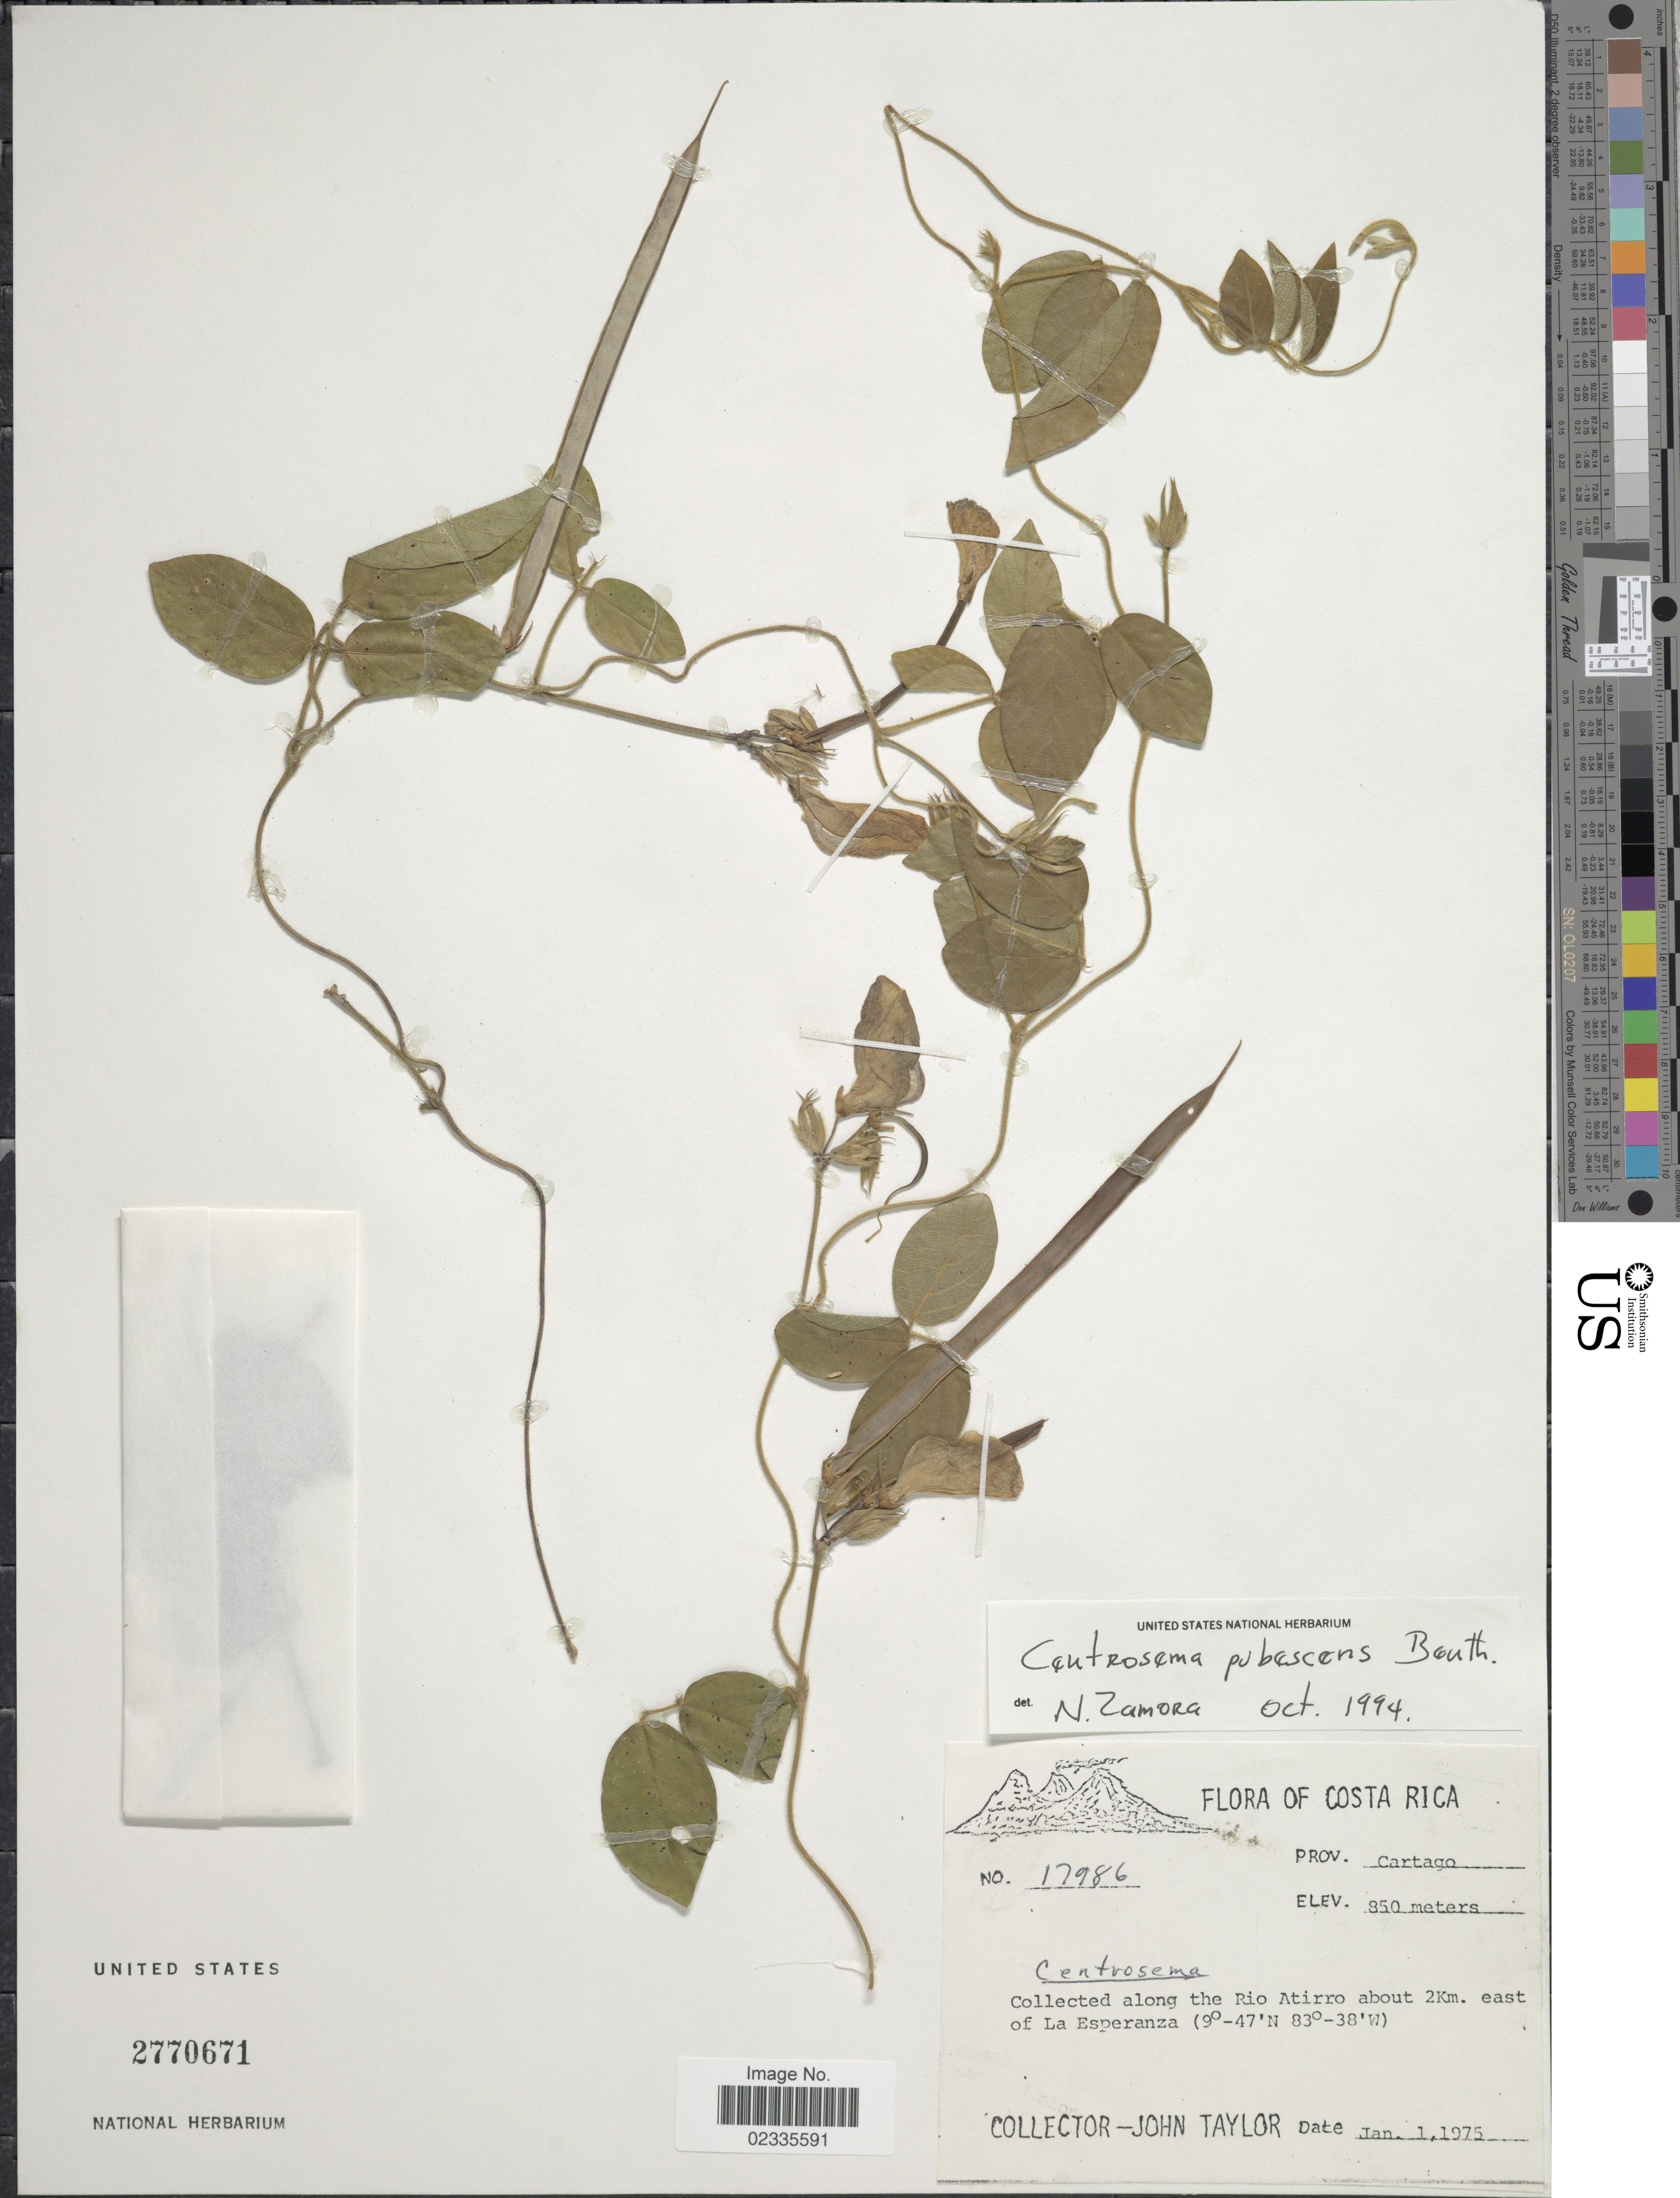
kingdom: Plantae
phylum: Tracheophyta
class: Magnoliopsida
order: Fabales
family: Fabaceae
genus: Centrosema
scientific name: Centrosema pubescens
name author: Benth.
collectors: J. Taylor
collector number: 17986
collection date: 1975-01-01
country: Costa Rica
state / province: Cartago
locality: Along the Rio Atirro about 2 km. east of La Esperanza.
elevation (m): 850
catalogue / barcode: US 2770671